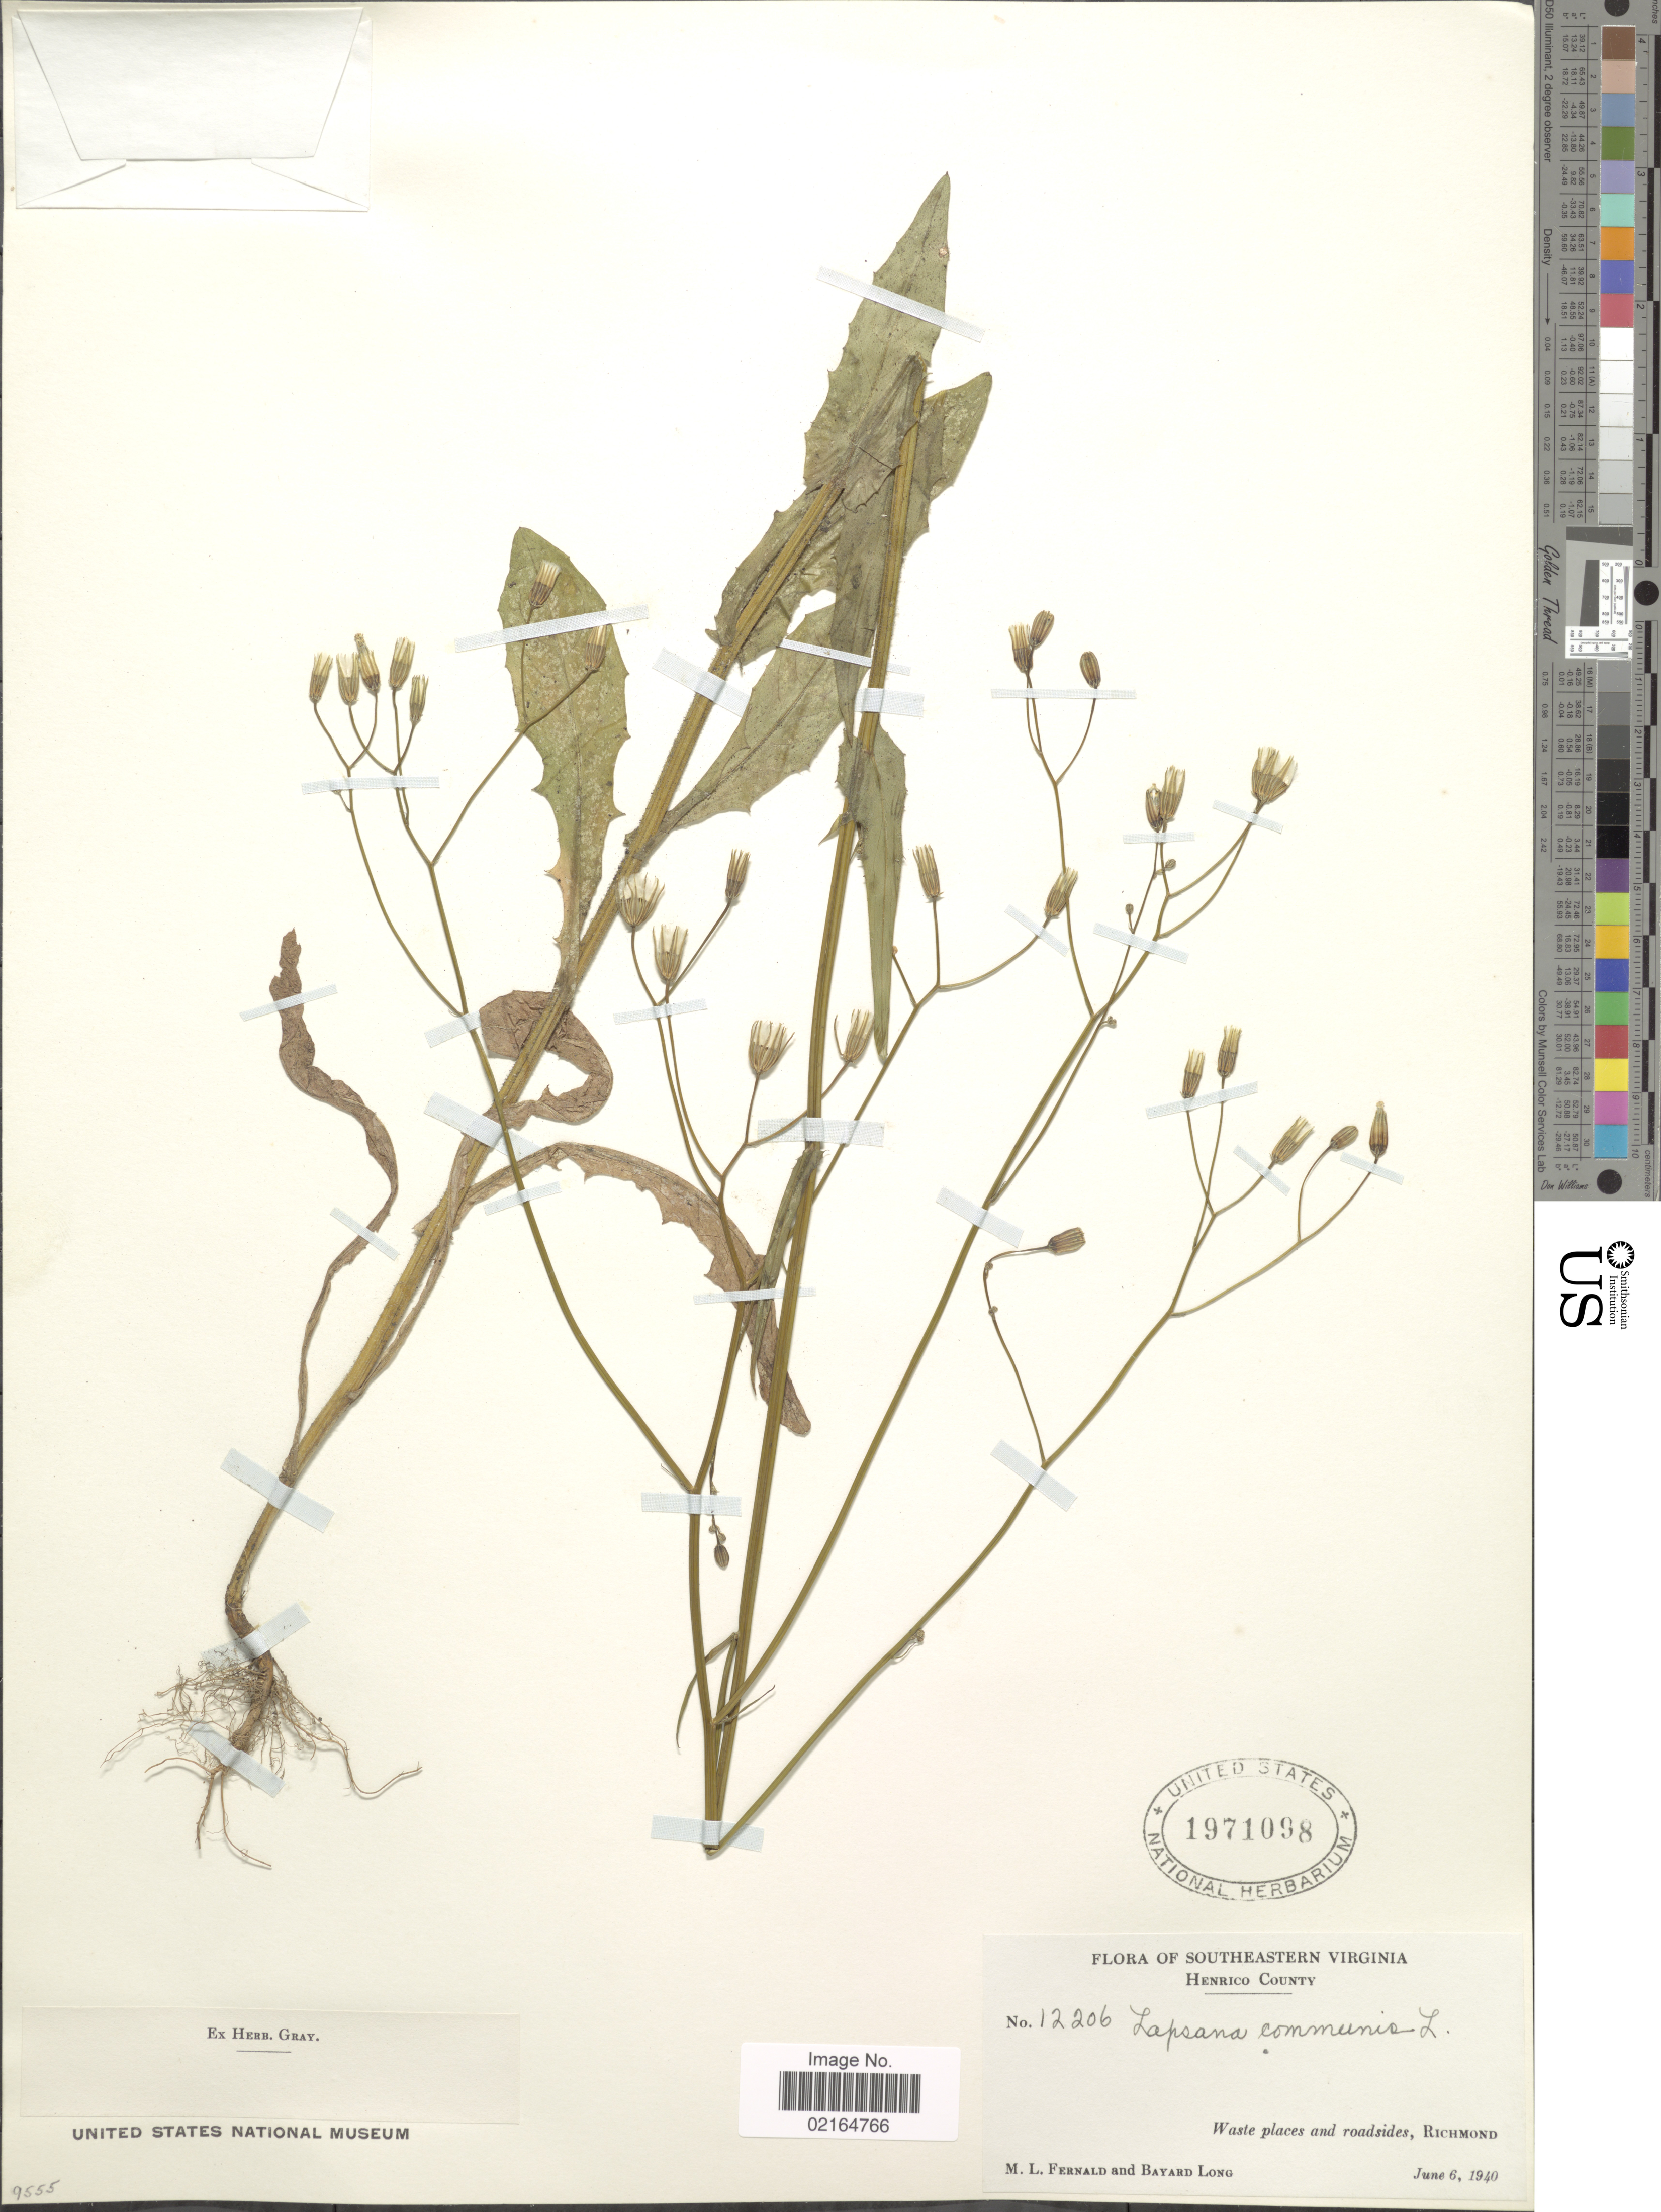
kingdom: Plantae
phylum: Tracheophyta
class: Magnoliopsida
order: Asterales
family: Asteraceae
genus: Lapsana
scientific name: Lapsana communis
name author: L.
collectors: M. L. Fernald & B. Long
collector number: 12206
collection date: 1940-08-06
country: United States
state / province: Virginia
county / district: City of Richmond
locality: Southern Virginia, Henrico County, waste places and roadsides, Richmond.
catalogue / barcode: US 1971098